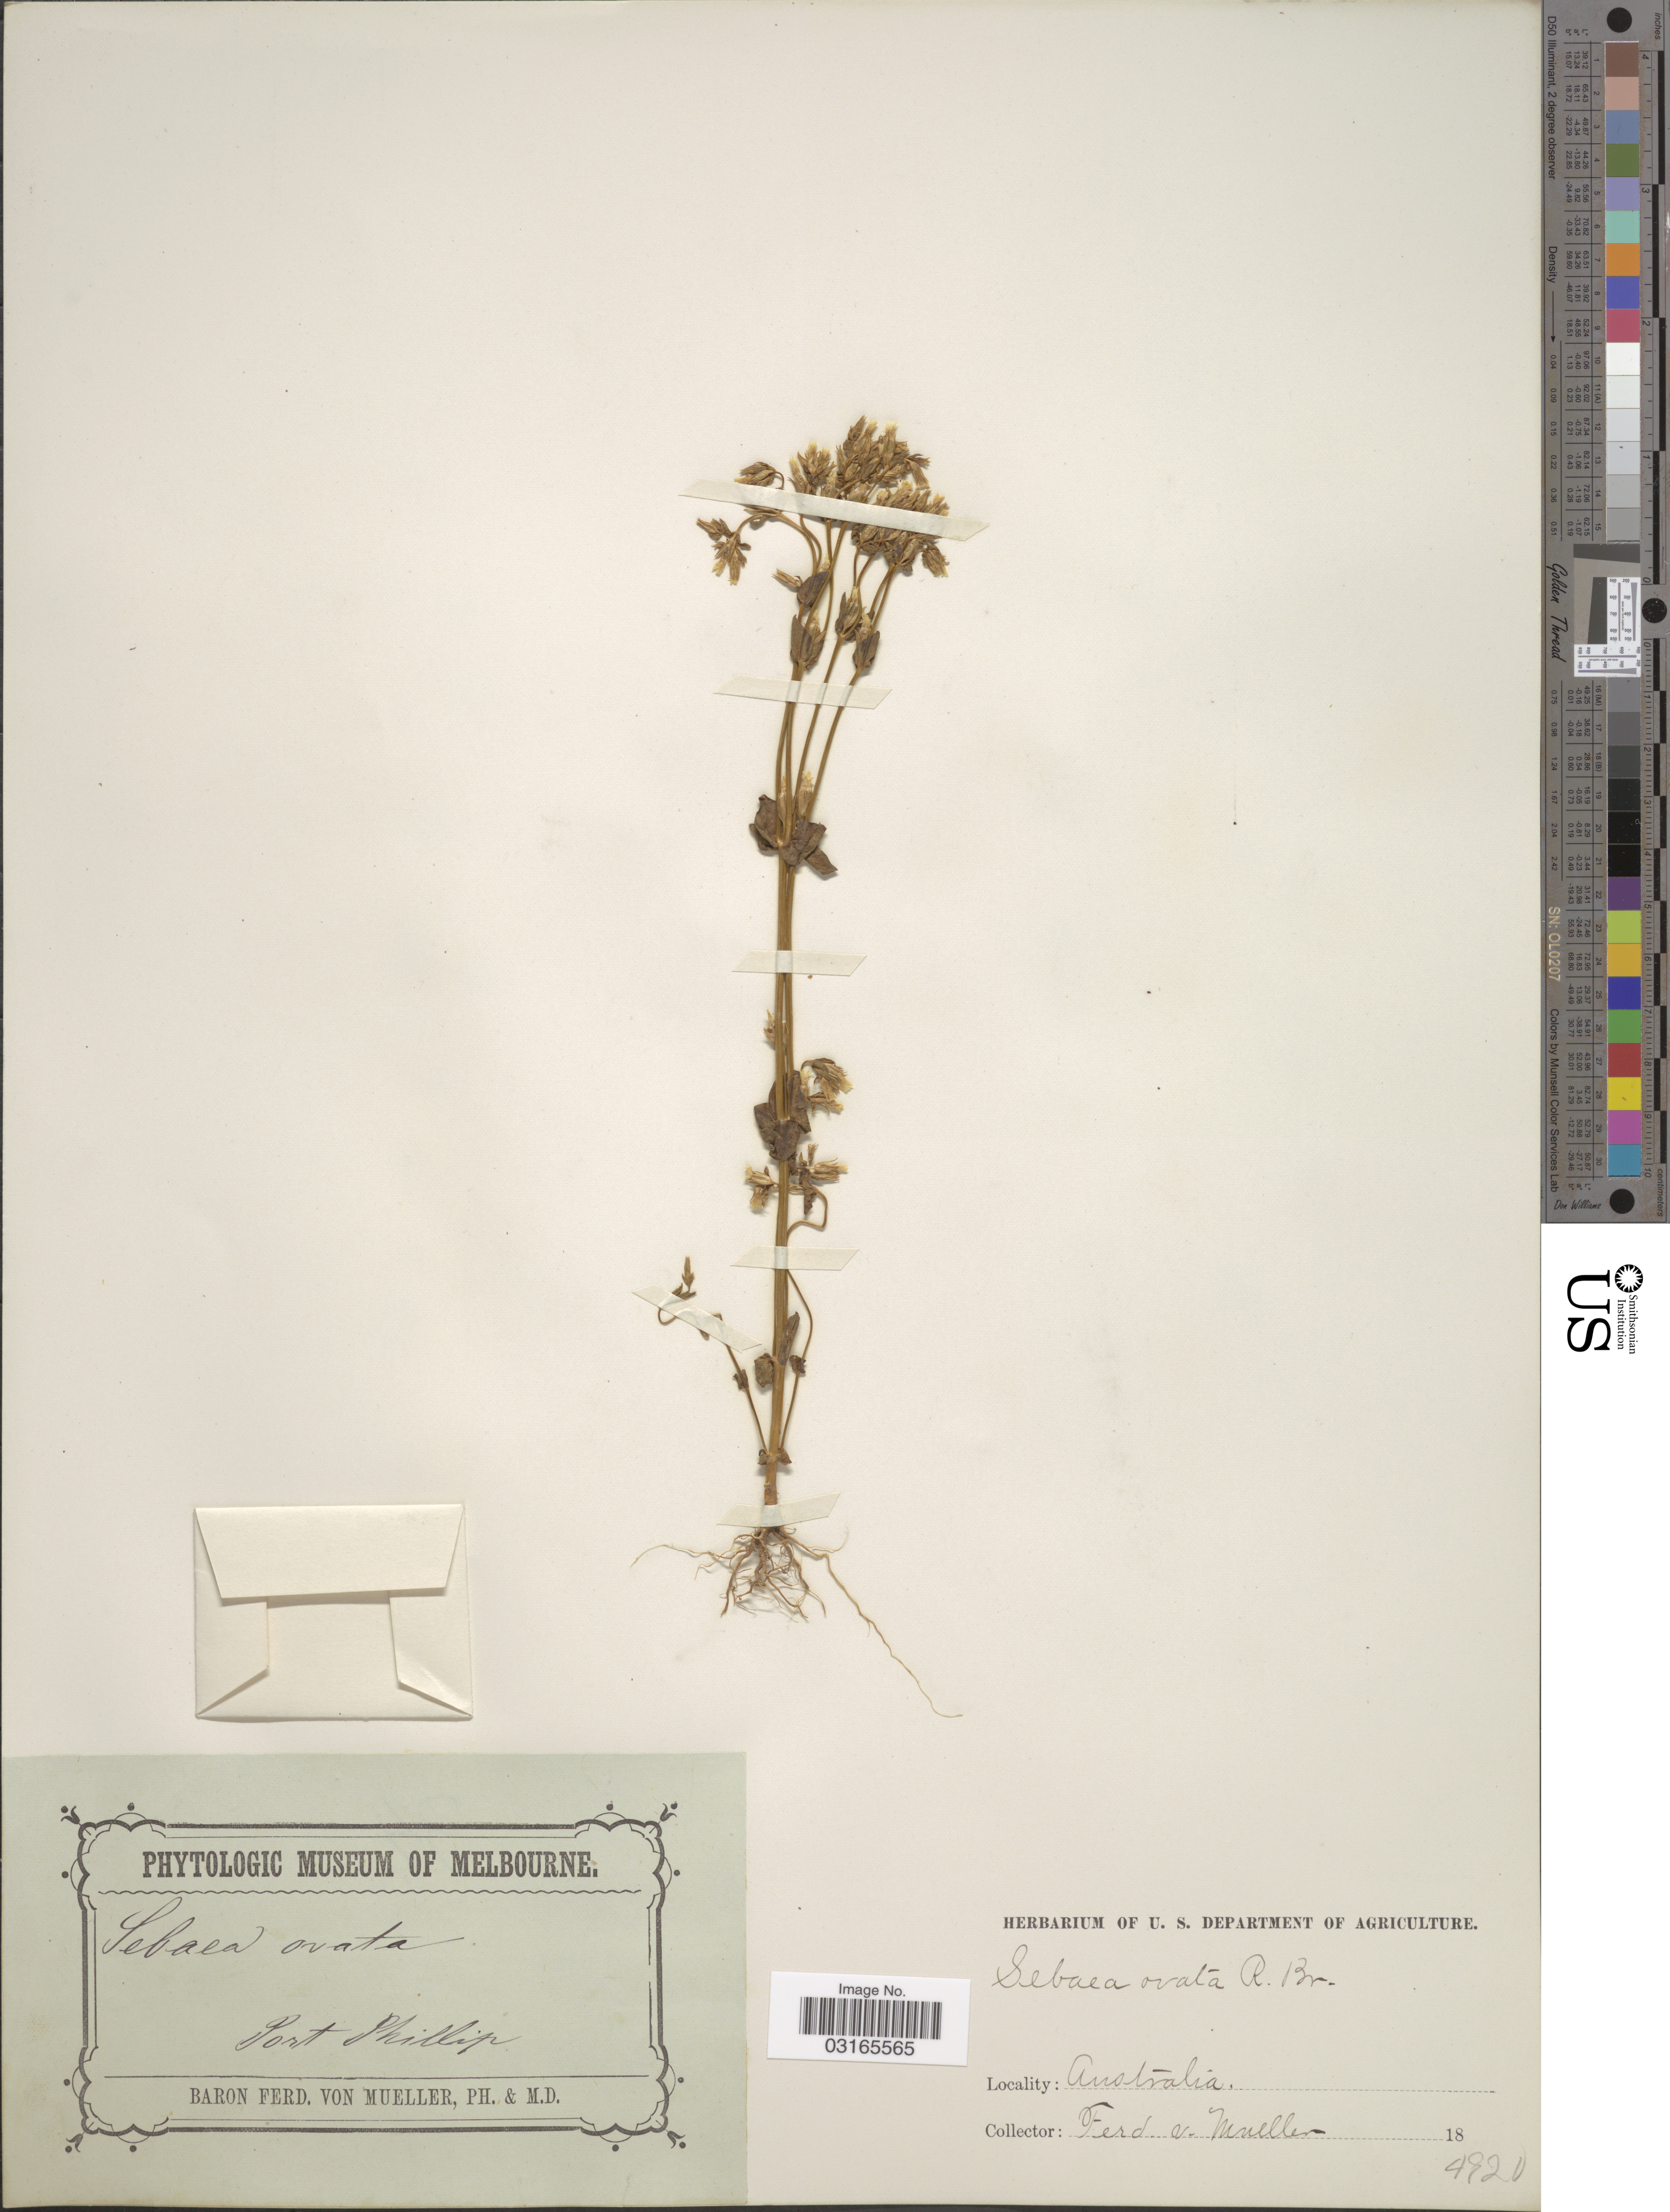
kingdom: Plantae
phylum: Tracheophyta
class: Magnoliopsida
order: Gentianales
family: Gentianaceae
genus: Sebaea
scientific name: Sebaea ovata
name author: (Labill.) R. Br.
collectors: F. Mueller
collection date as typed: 18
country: Australia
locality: Port Phillip.